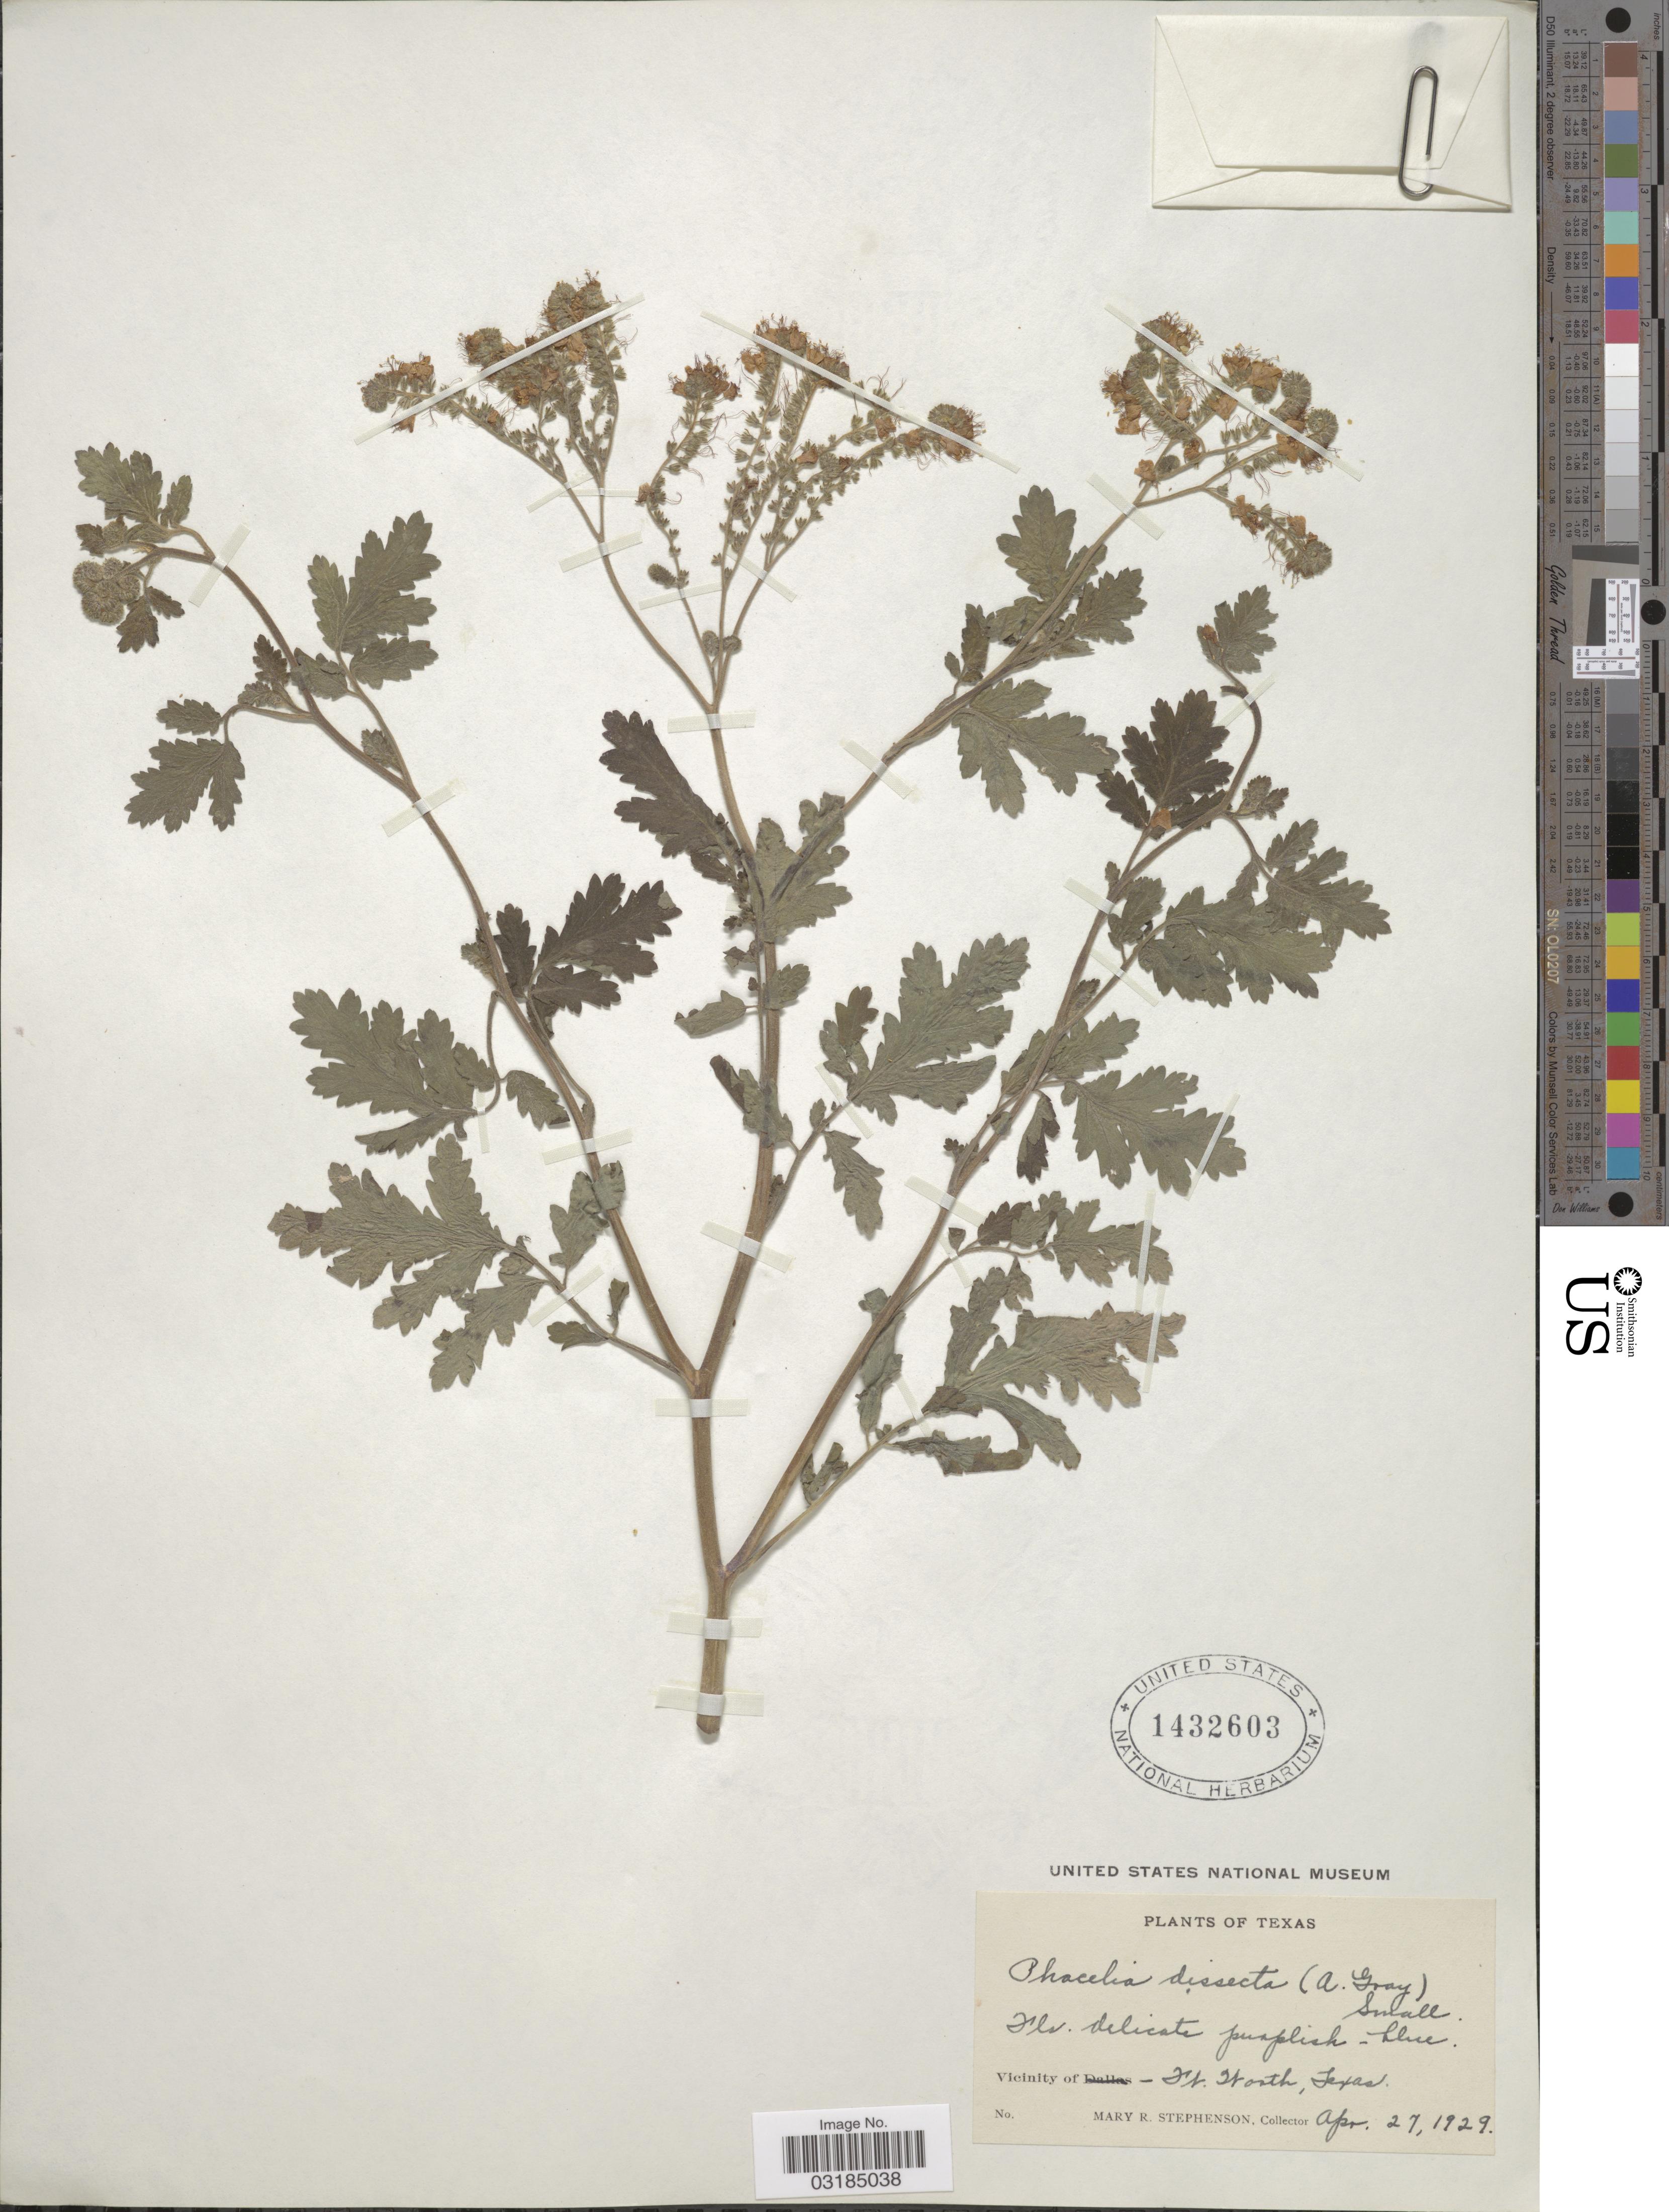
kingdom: Plantae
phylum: Tracheophyta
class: Magnoliopsida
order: Boraginales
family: Hydrophyllaceae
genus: Phacelia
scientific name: Phacelia congesta var. dissecta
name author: A. Gray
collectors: M. Stephenson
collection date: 1929-04-27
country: United States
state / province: Texas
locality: Vicinity of [unsure placement] Ft. Worth.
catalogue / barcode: US 1432603